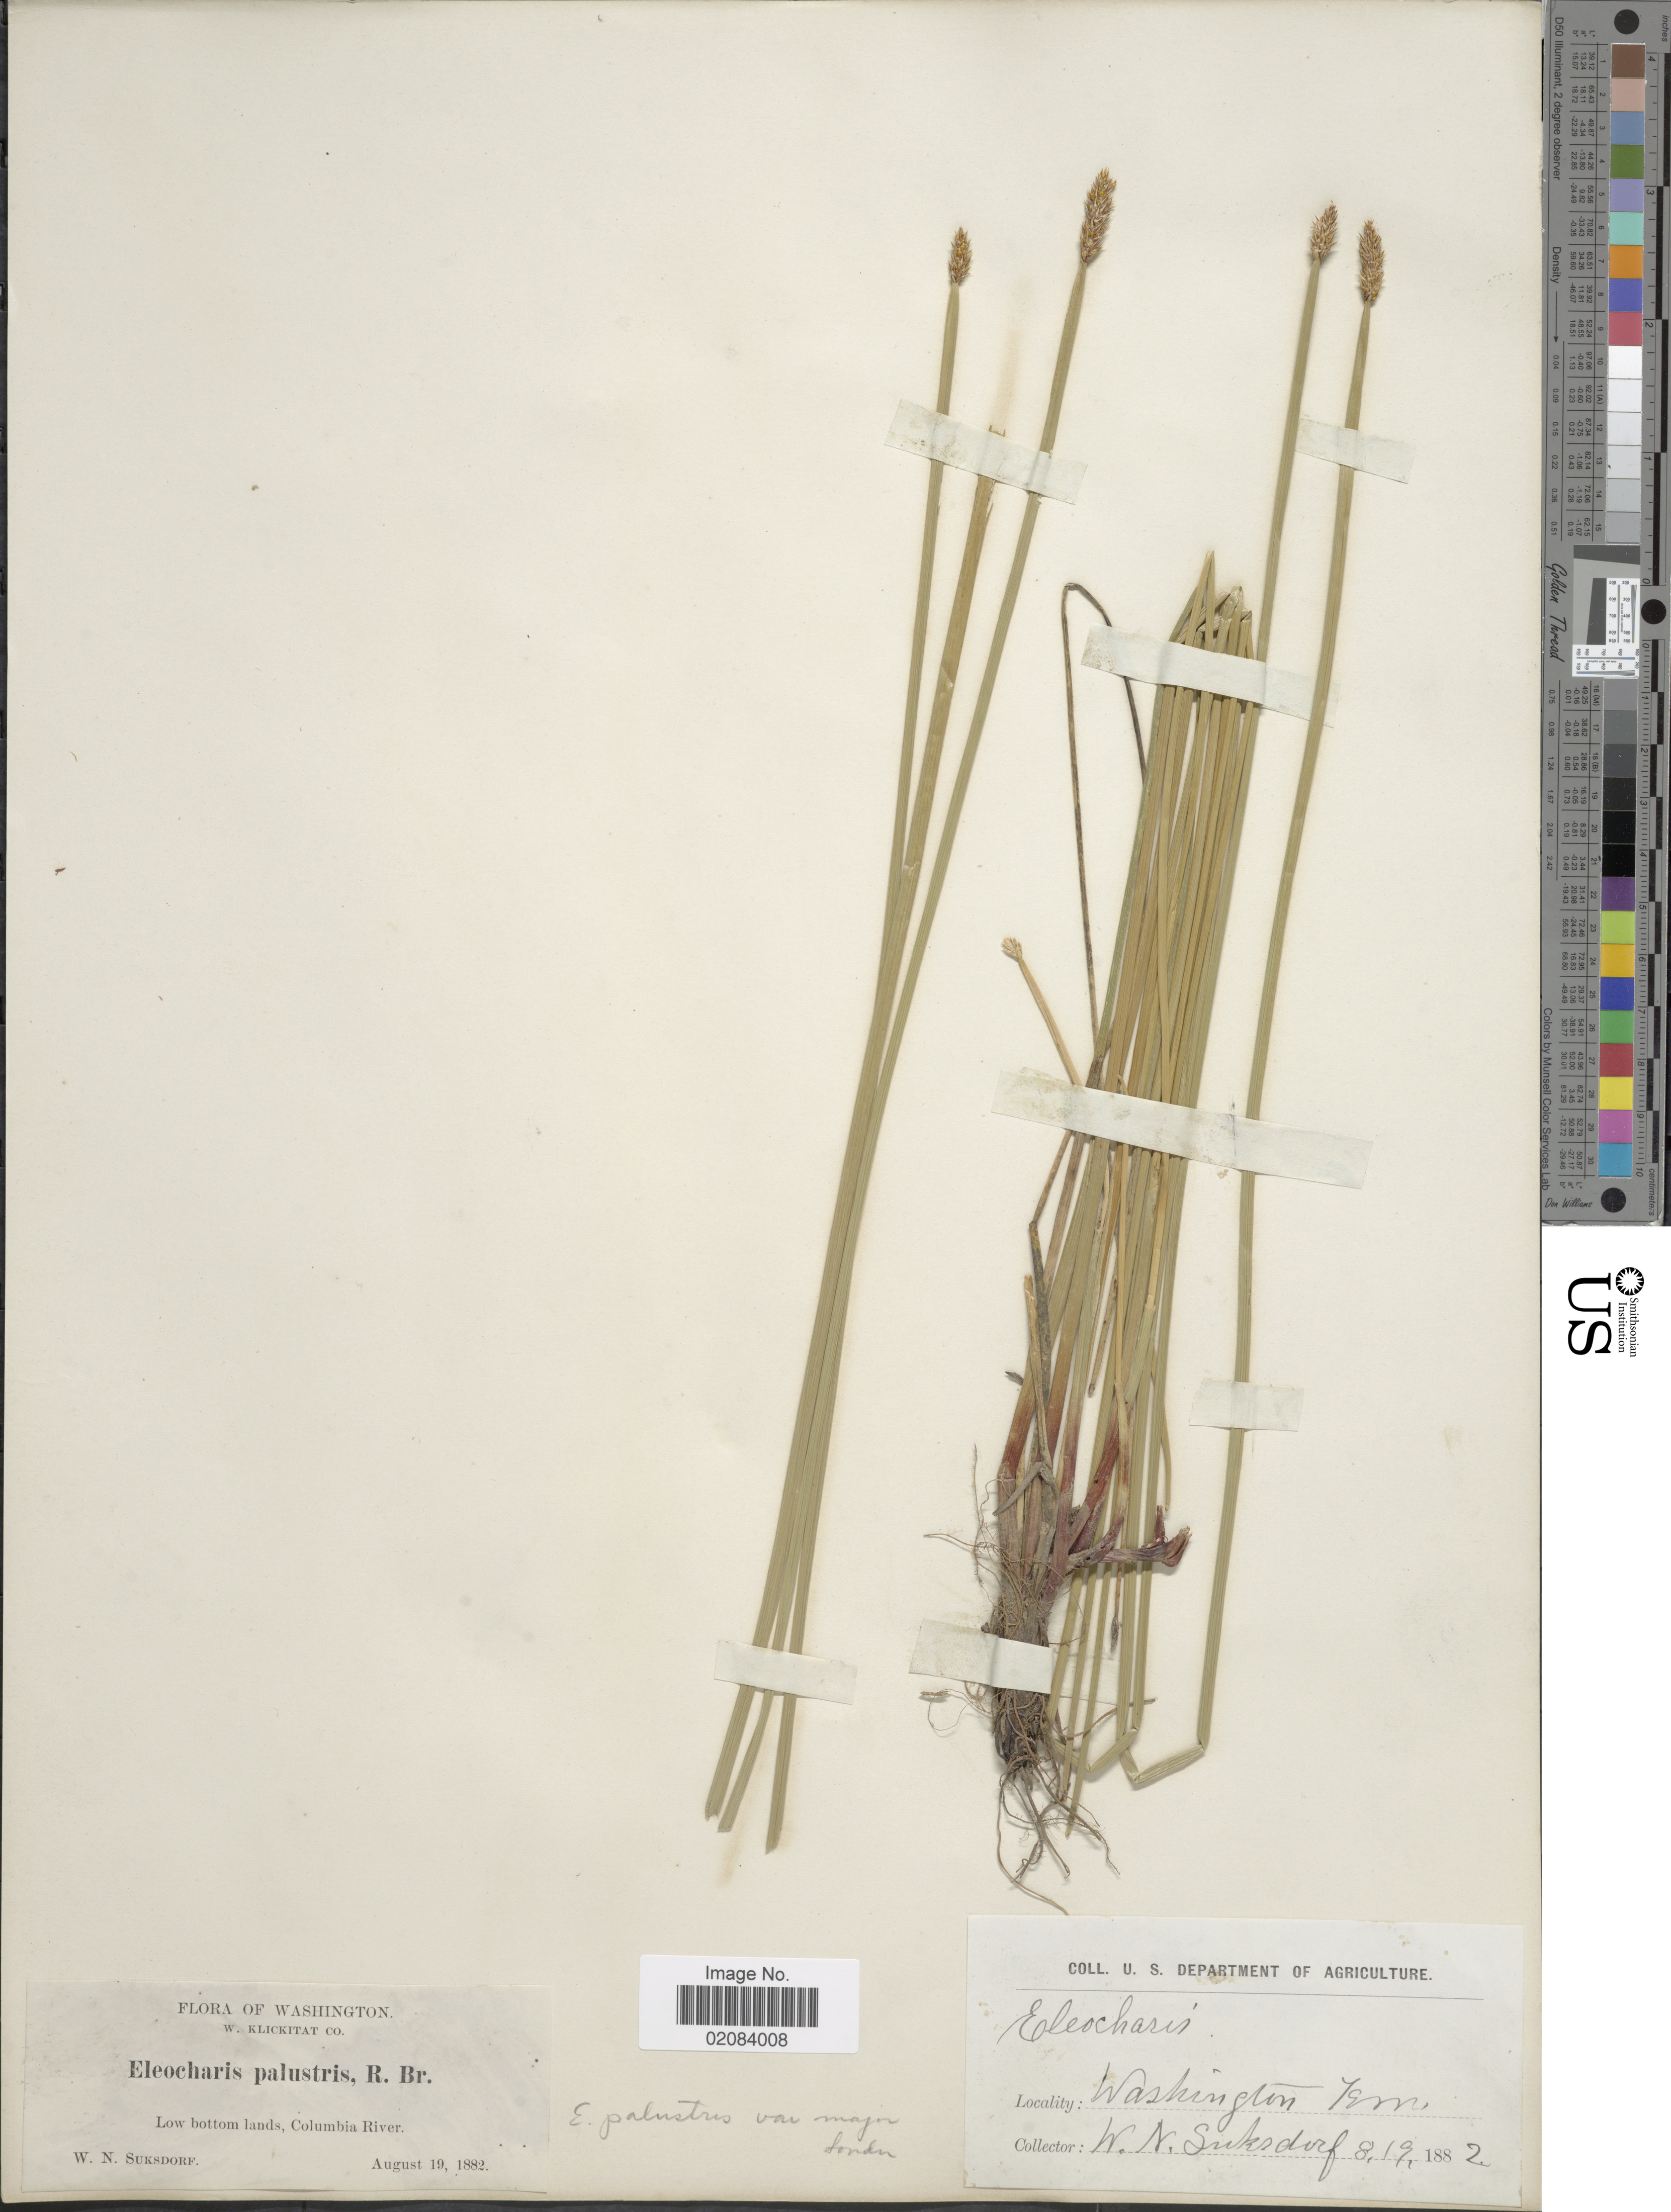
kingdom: Plantae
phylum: Tracheophyta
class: Liliopsida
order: Poales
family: Cyperaceae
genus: Eleocharis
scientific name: Eleocharis palustris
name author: (L.) Roem. & Schult.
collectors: W. N. Suksdorf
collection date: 1882-08-19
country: United States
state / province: Washington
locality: Low bottom lands, Columbia River, Washington Terr.